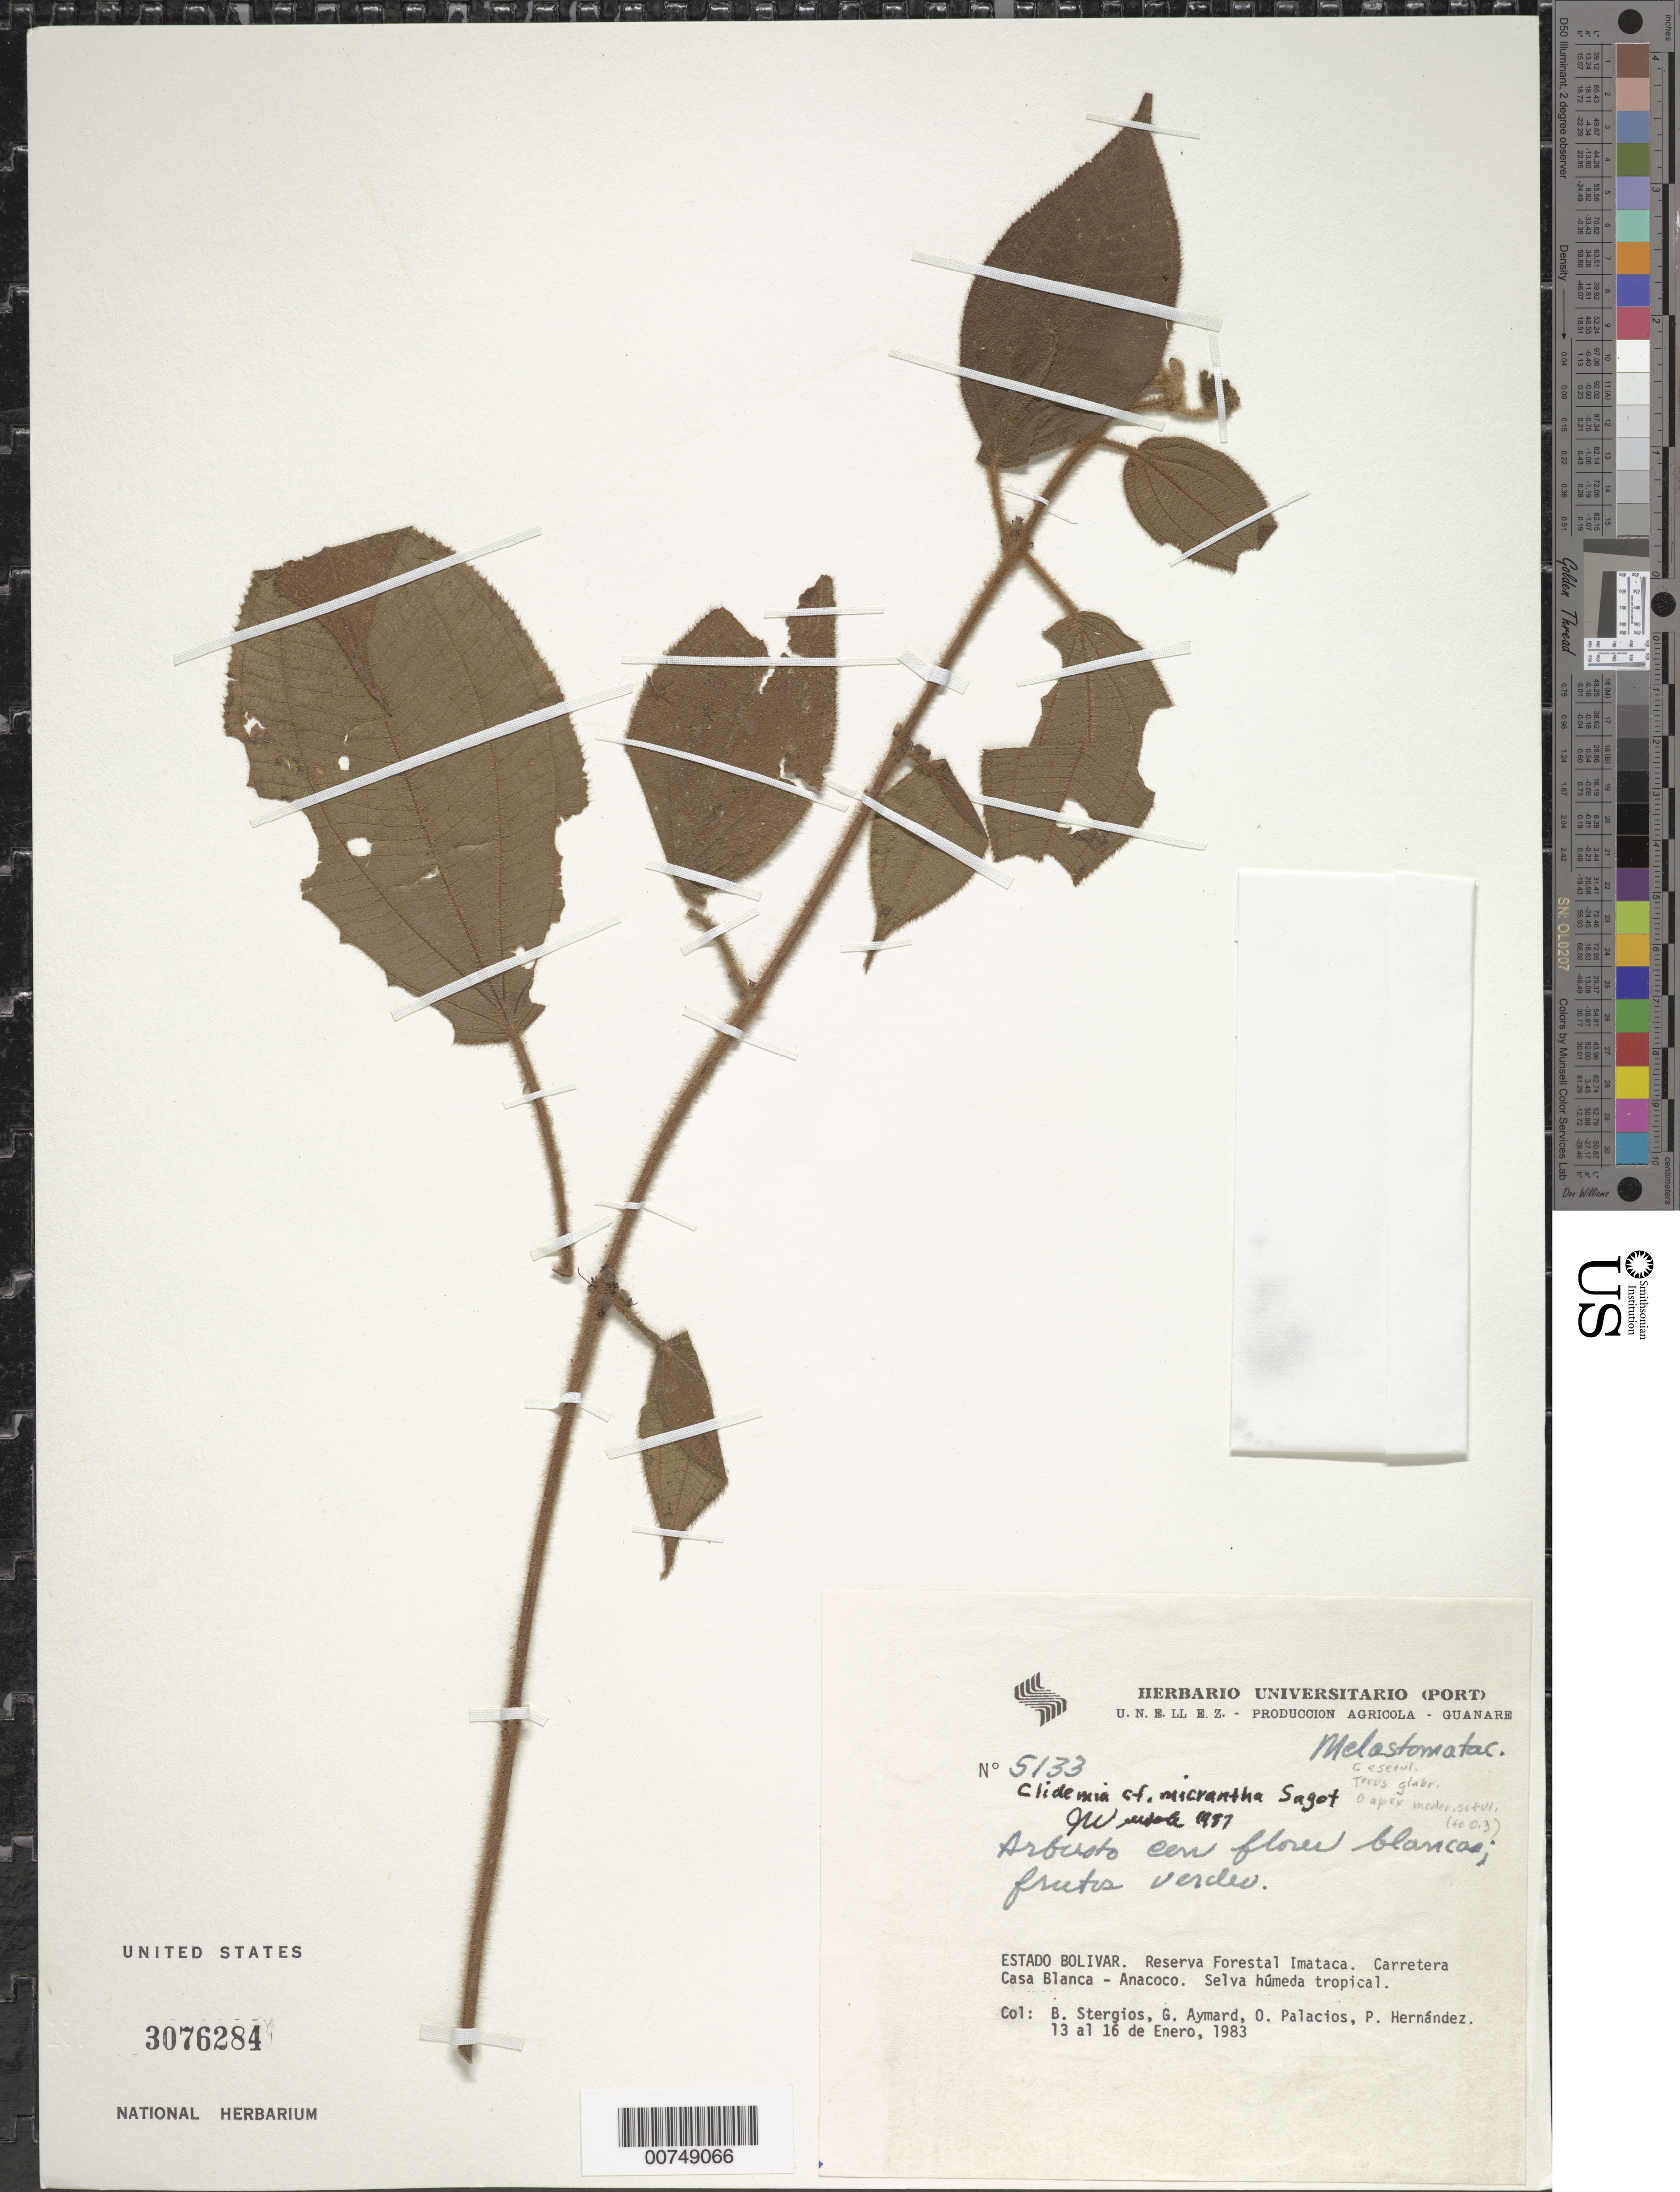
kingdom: Plantae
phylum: Tracheophyta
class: Magnoliopsida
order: Myrtales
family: Melastomataceae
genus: Clidemia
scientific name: Clidemia micrantha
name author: Sagot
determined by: Wurdack, John J., (US), US (UNITED STATES)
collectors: B. G. Stergios, G. A. Aymard, O. Palacios & P. Hernández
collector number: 5133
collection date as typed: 13-Jan-83 to 16-Jan-83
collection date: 1983-01-13/1983-01-16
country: Venezuela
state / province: Bolívar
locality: Reserva Forestal Imataca, Carretera Casa Blanca - Anacoco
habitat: Tropical wet forest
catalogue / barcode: US 3076284